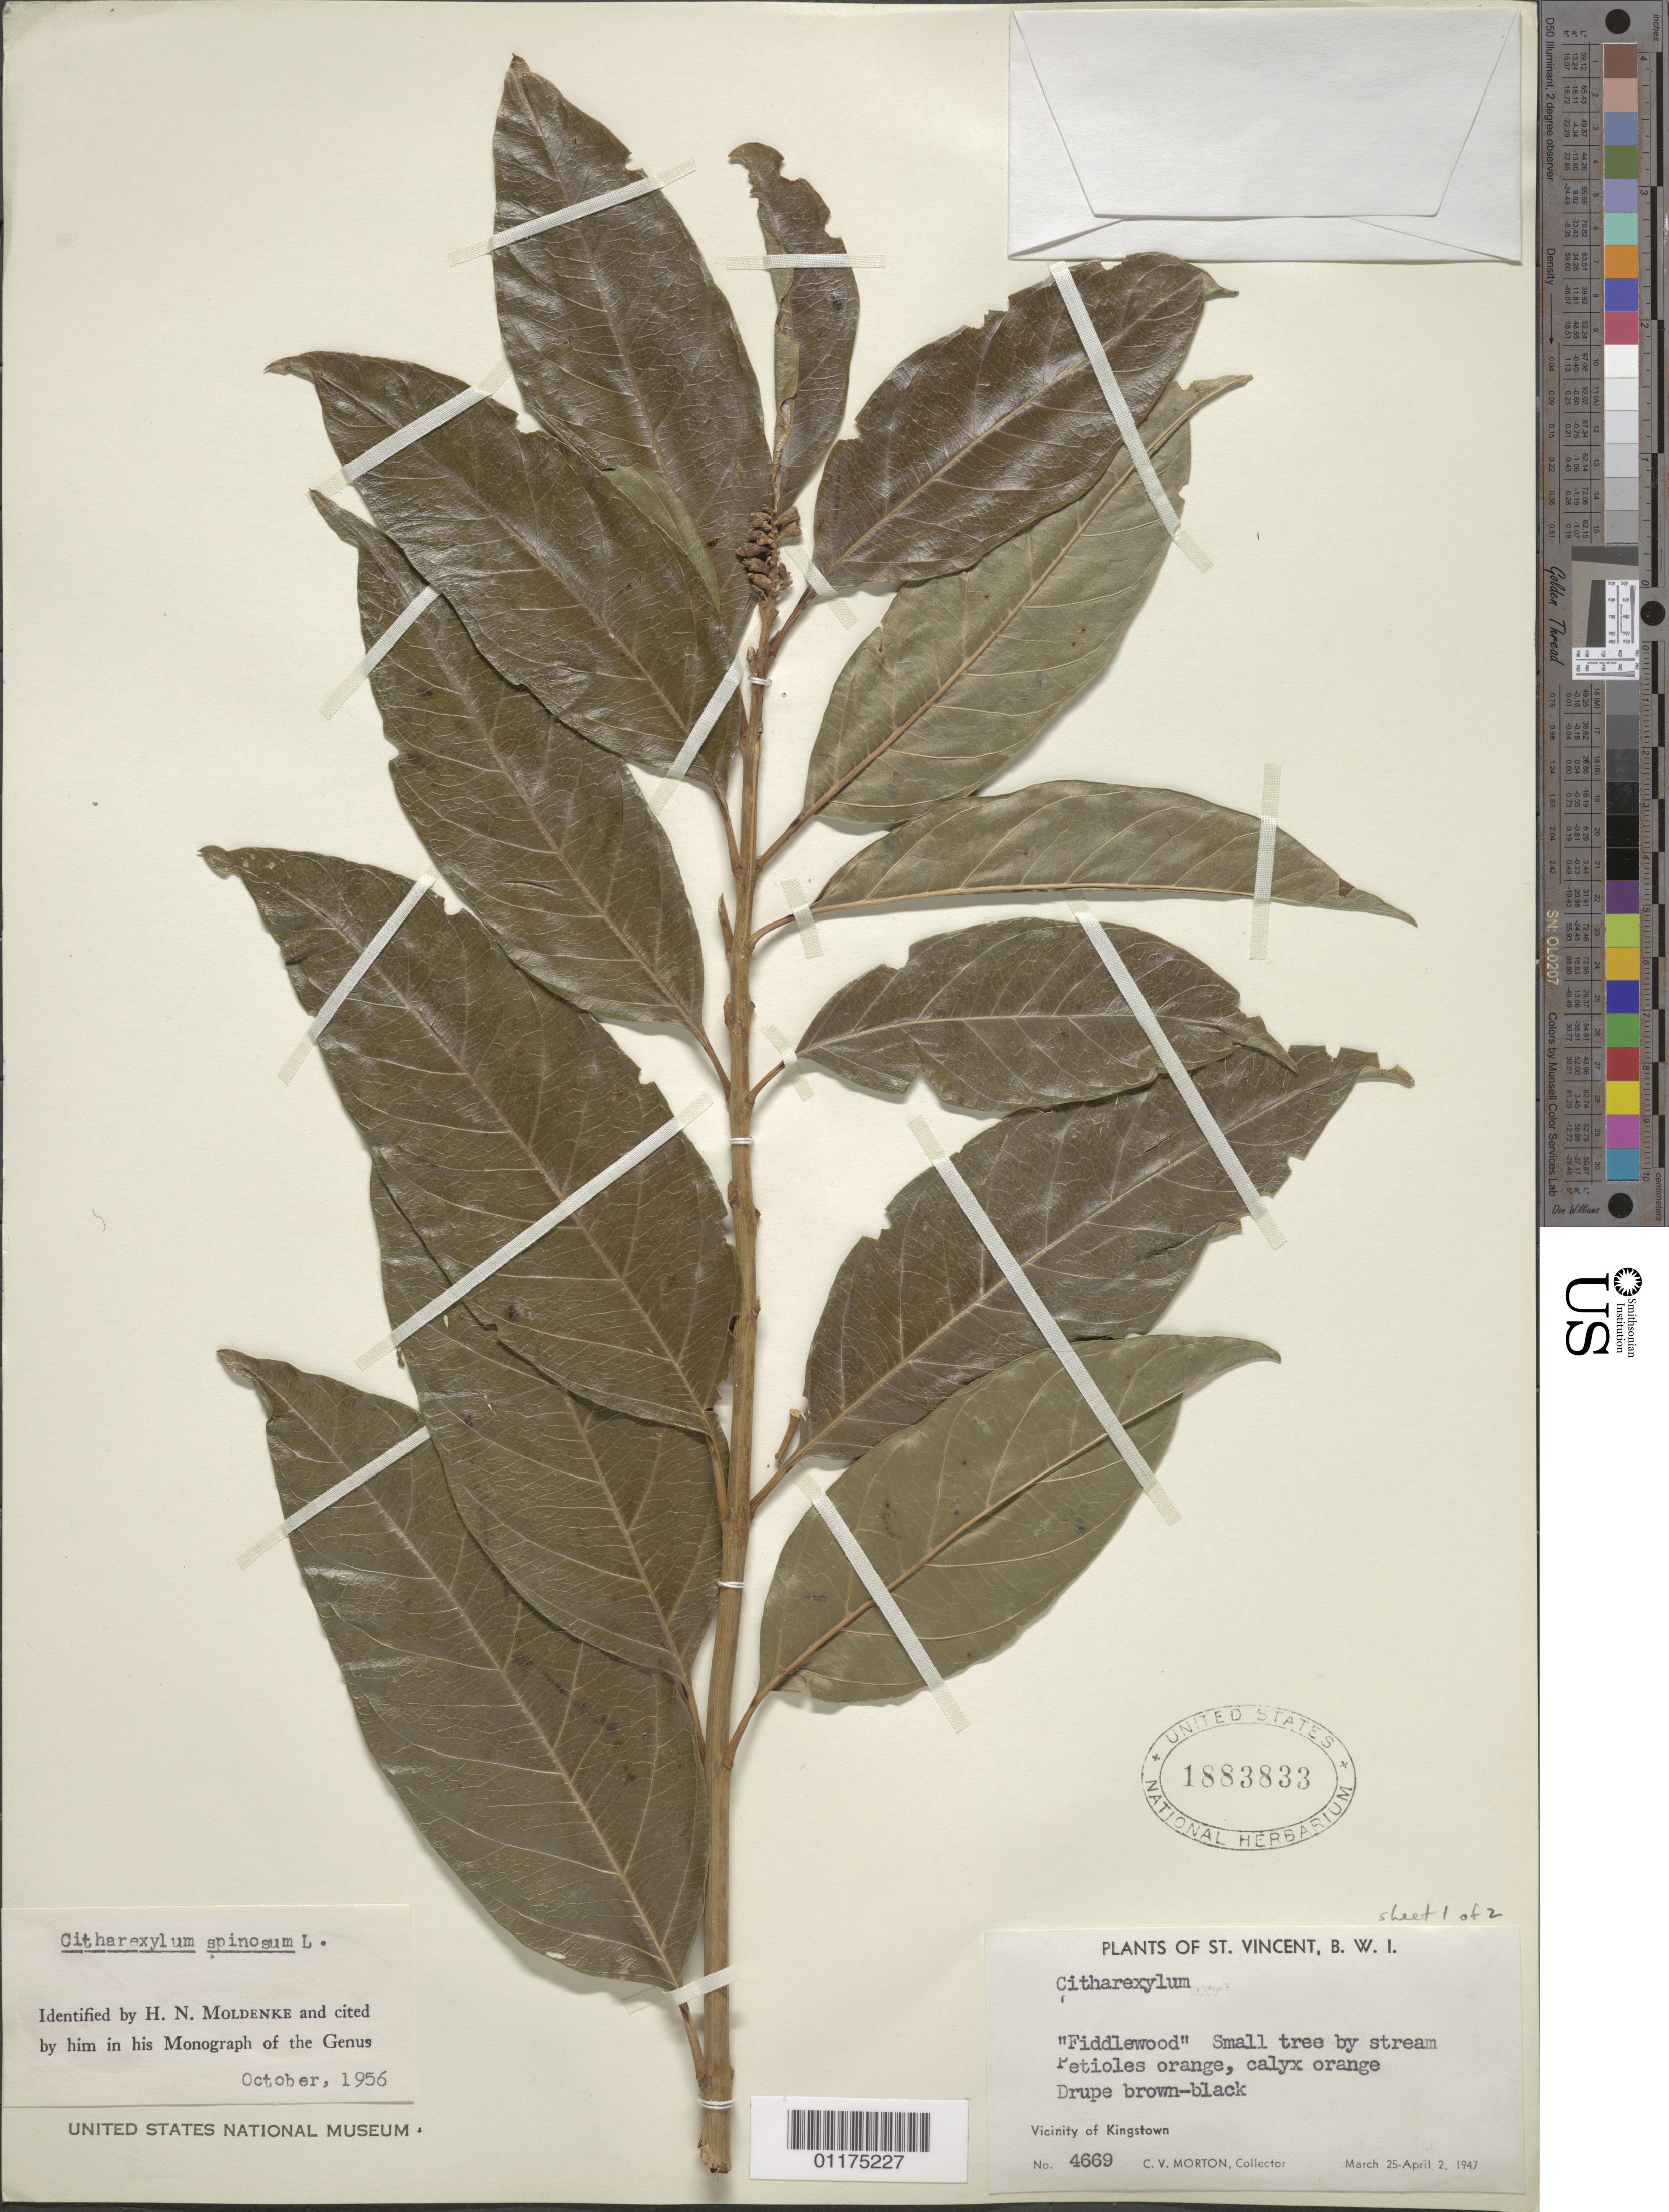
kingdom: Plantae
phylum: Tracheophyta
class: Magnoliopsida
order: Lamiales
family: Verbenaceae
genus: Citharexylum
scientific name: Citharexylum spinosum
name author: L.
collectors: C. V. Morton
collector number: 4669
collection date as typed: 25 Mar 1947 to 20 Apr 1947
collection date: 1947-03-25/1947-04-20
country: St. Vincent - Grenadines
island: St. Vincent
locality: Vicinity of Kingstown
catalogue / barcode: US 1883833